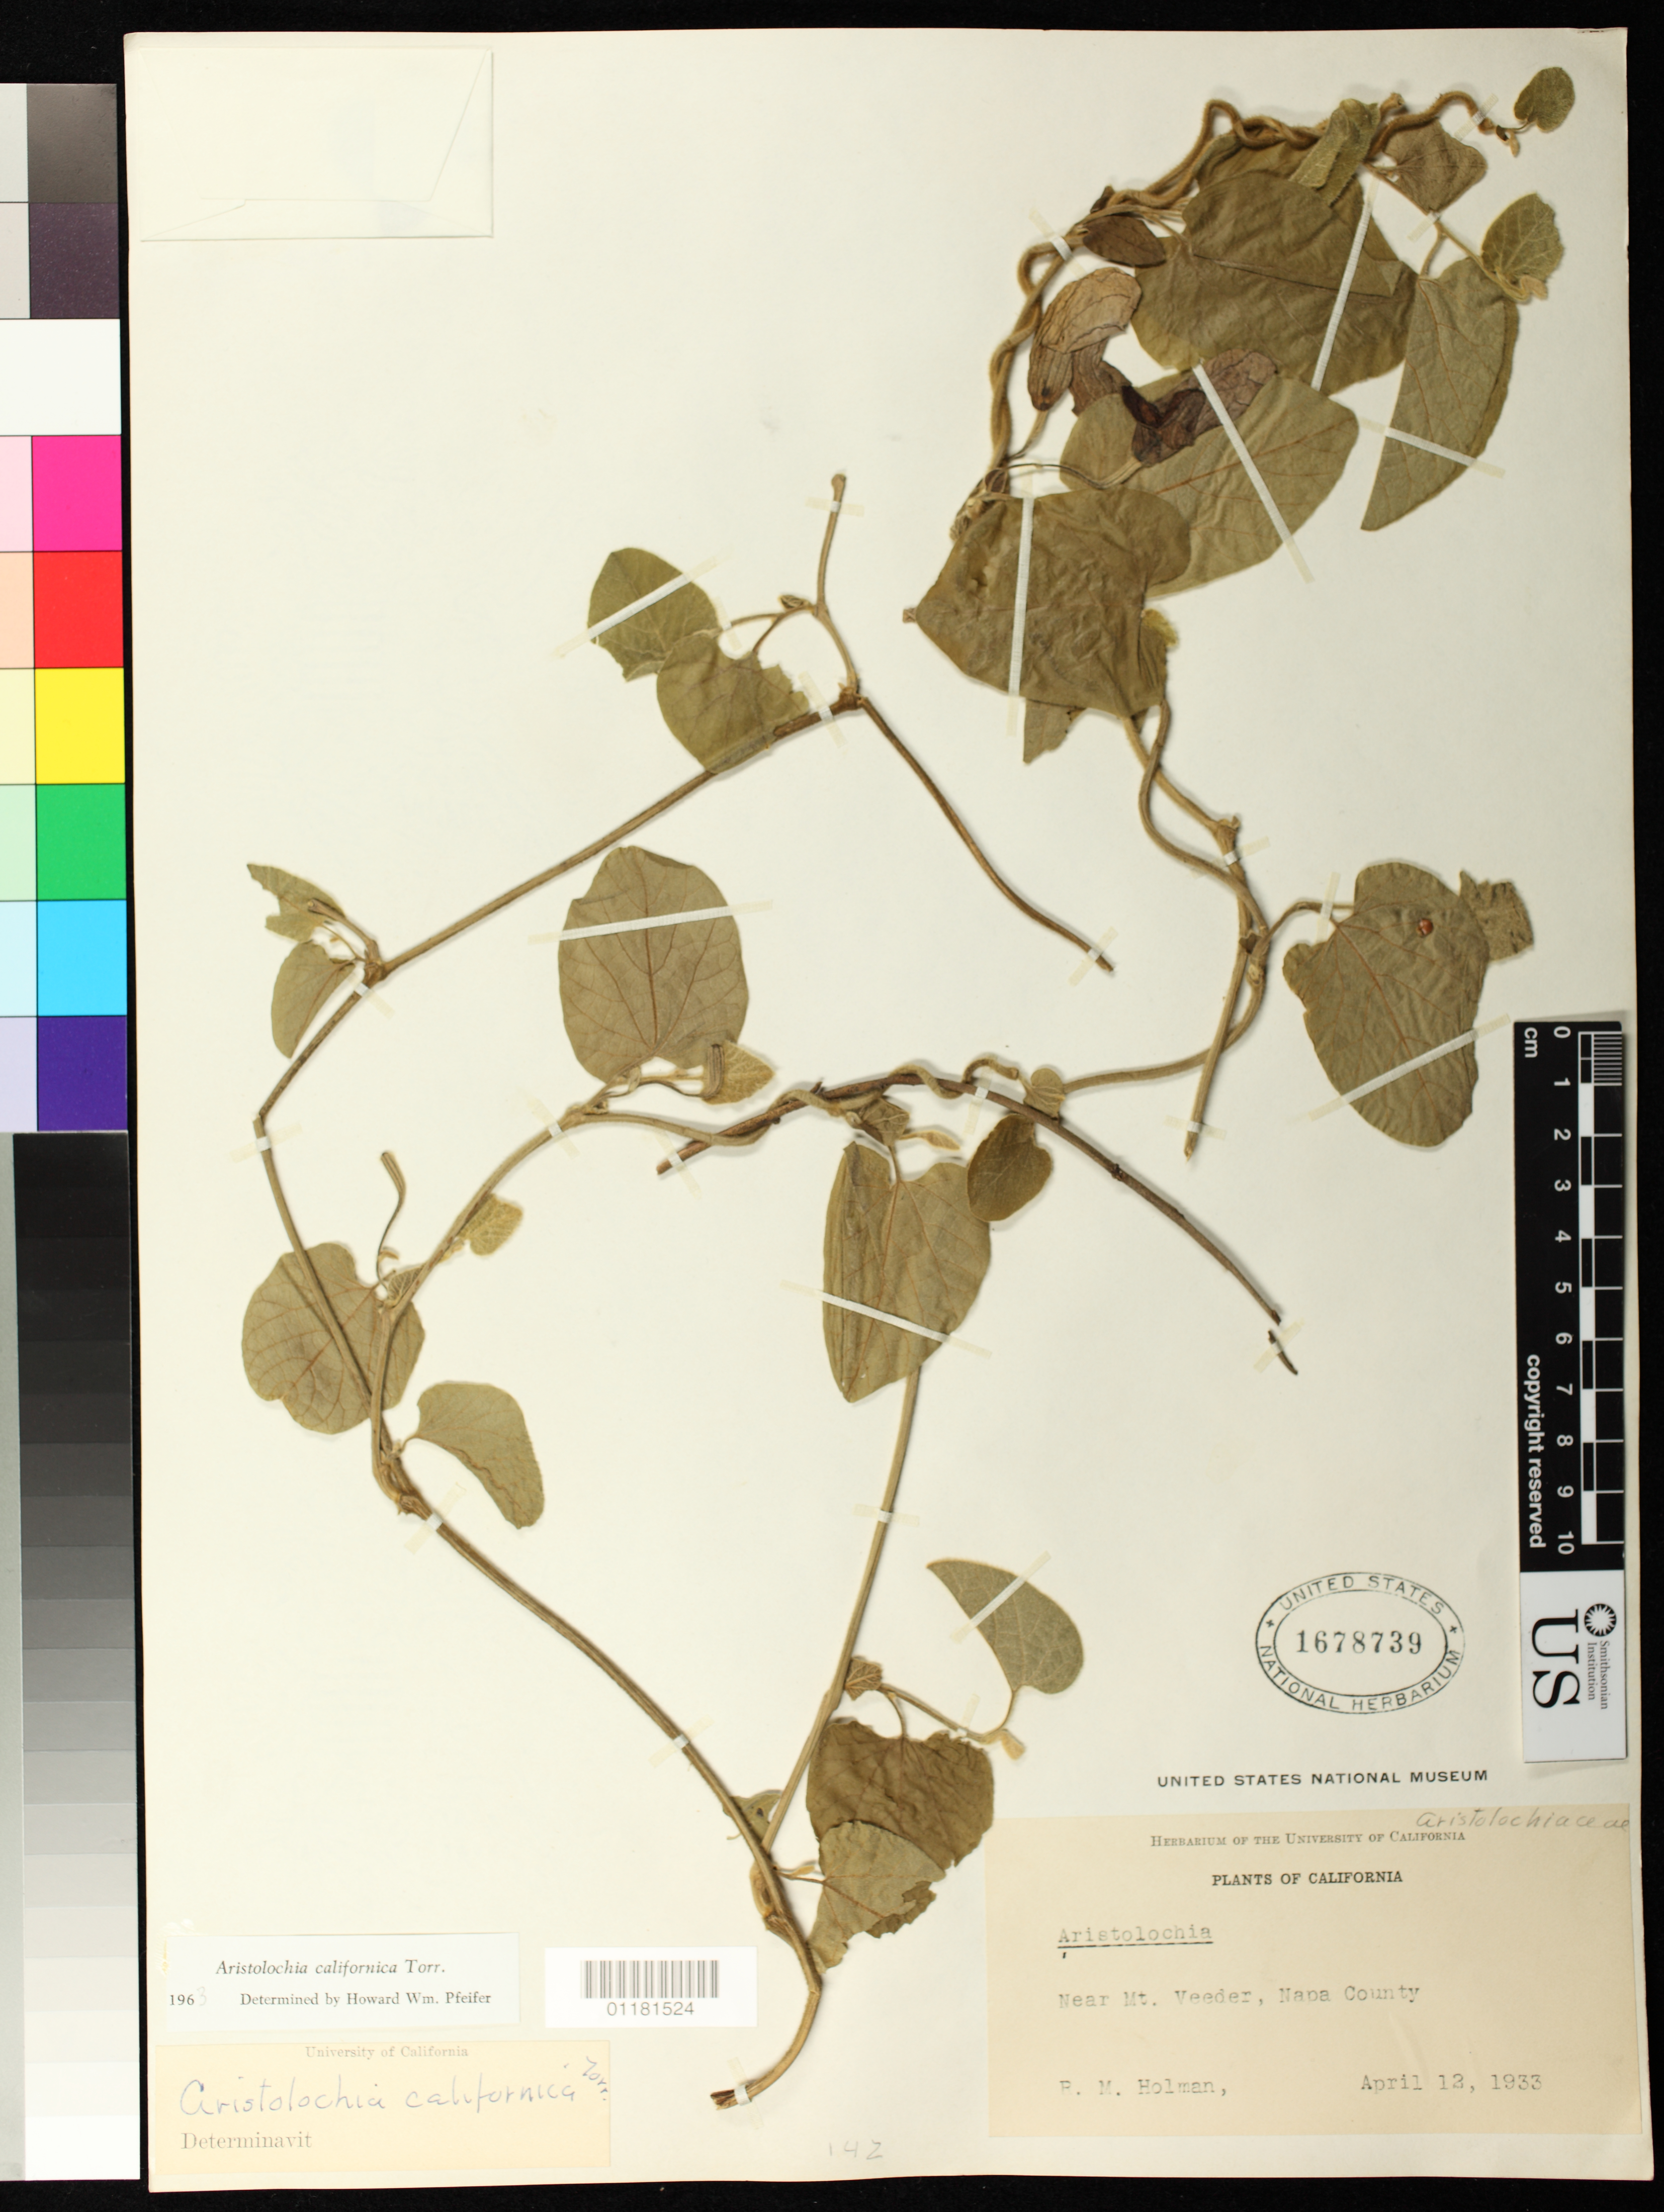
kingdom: Plantae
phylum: Tracheophyta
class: Magnoliopsida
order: Piperales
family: Aristolochiaceae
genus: Aristolochia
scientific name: Aristolochia californica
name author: Torr.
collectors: R. M. Holman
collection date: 1933-04-13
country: United States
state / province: California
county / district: Marin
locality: Near Mt Veeder, Napa County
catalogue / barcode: US 1678739